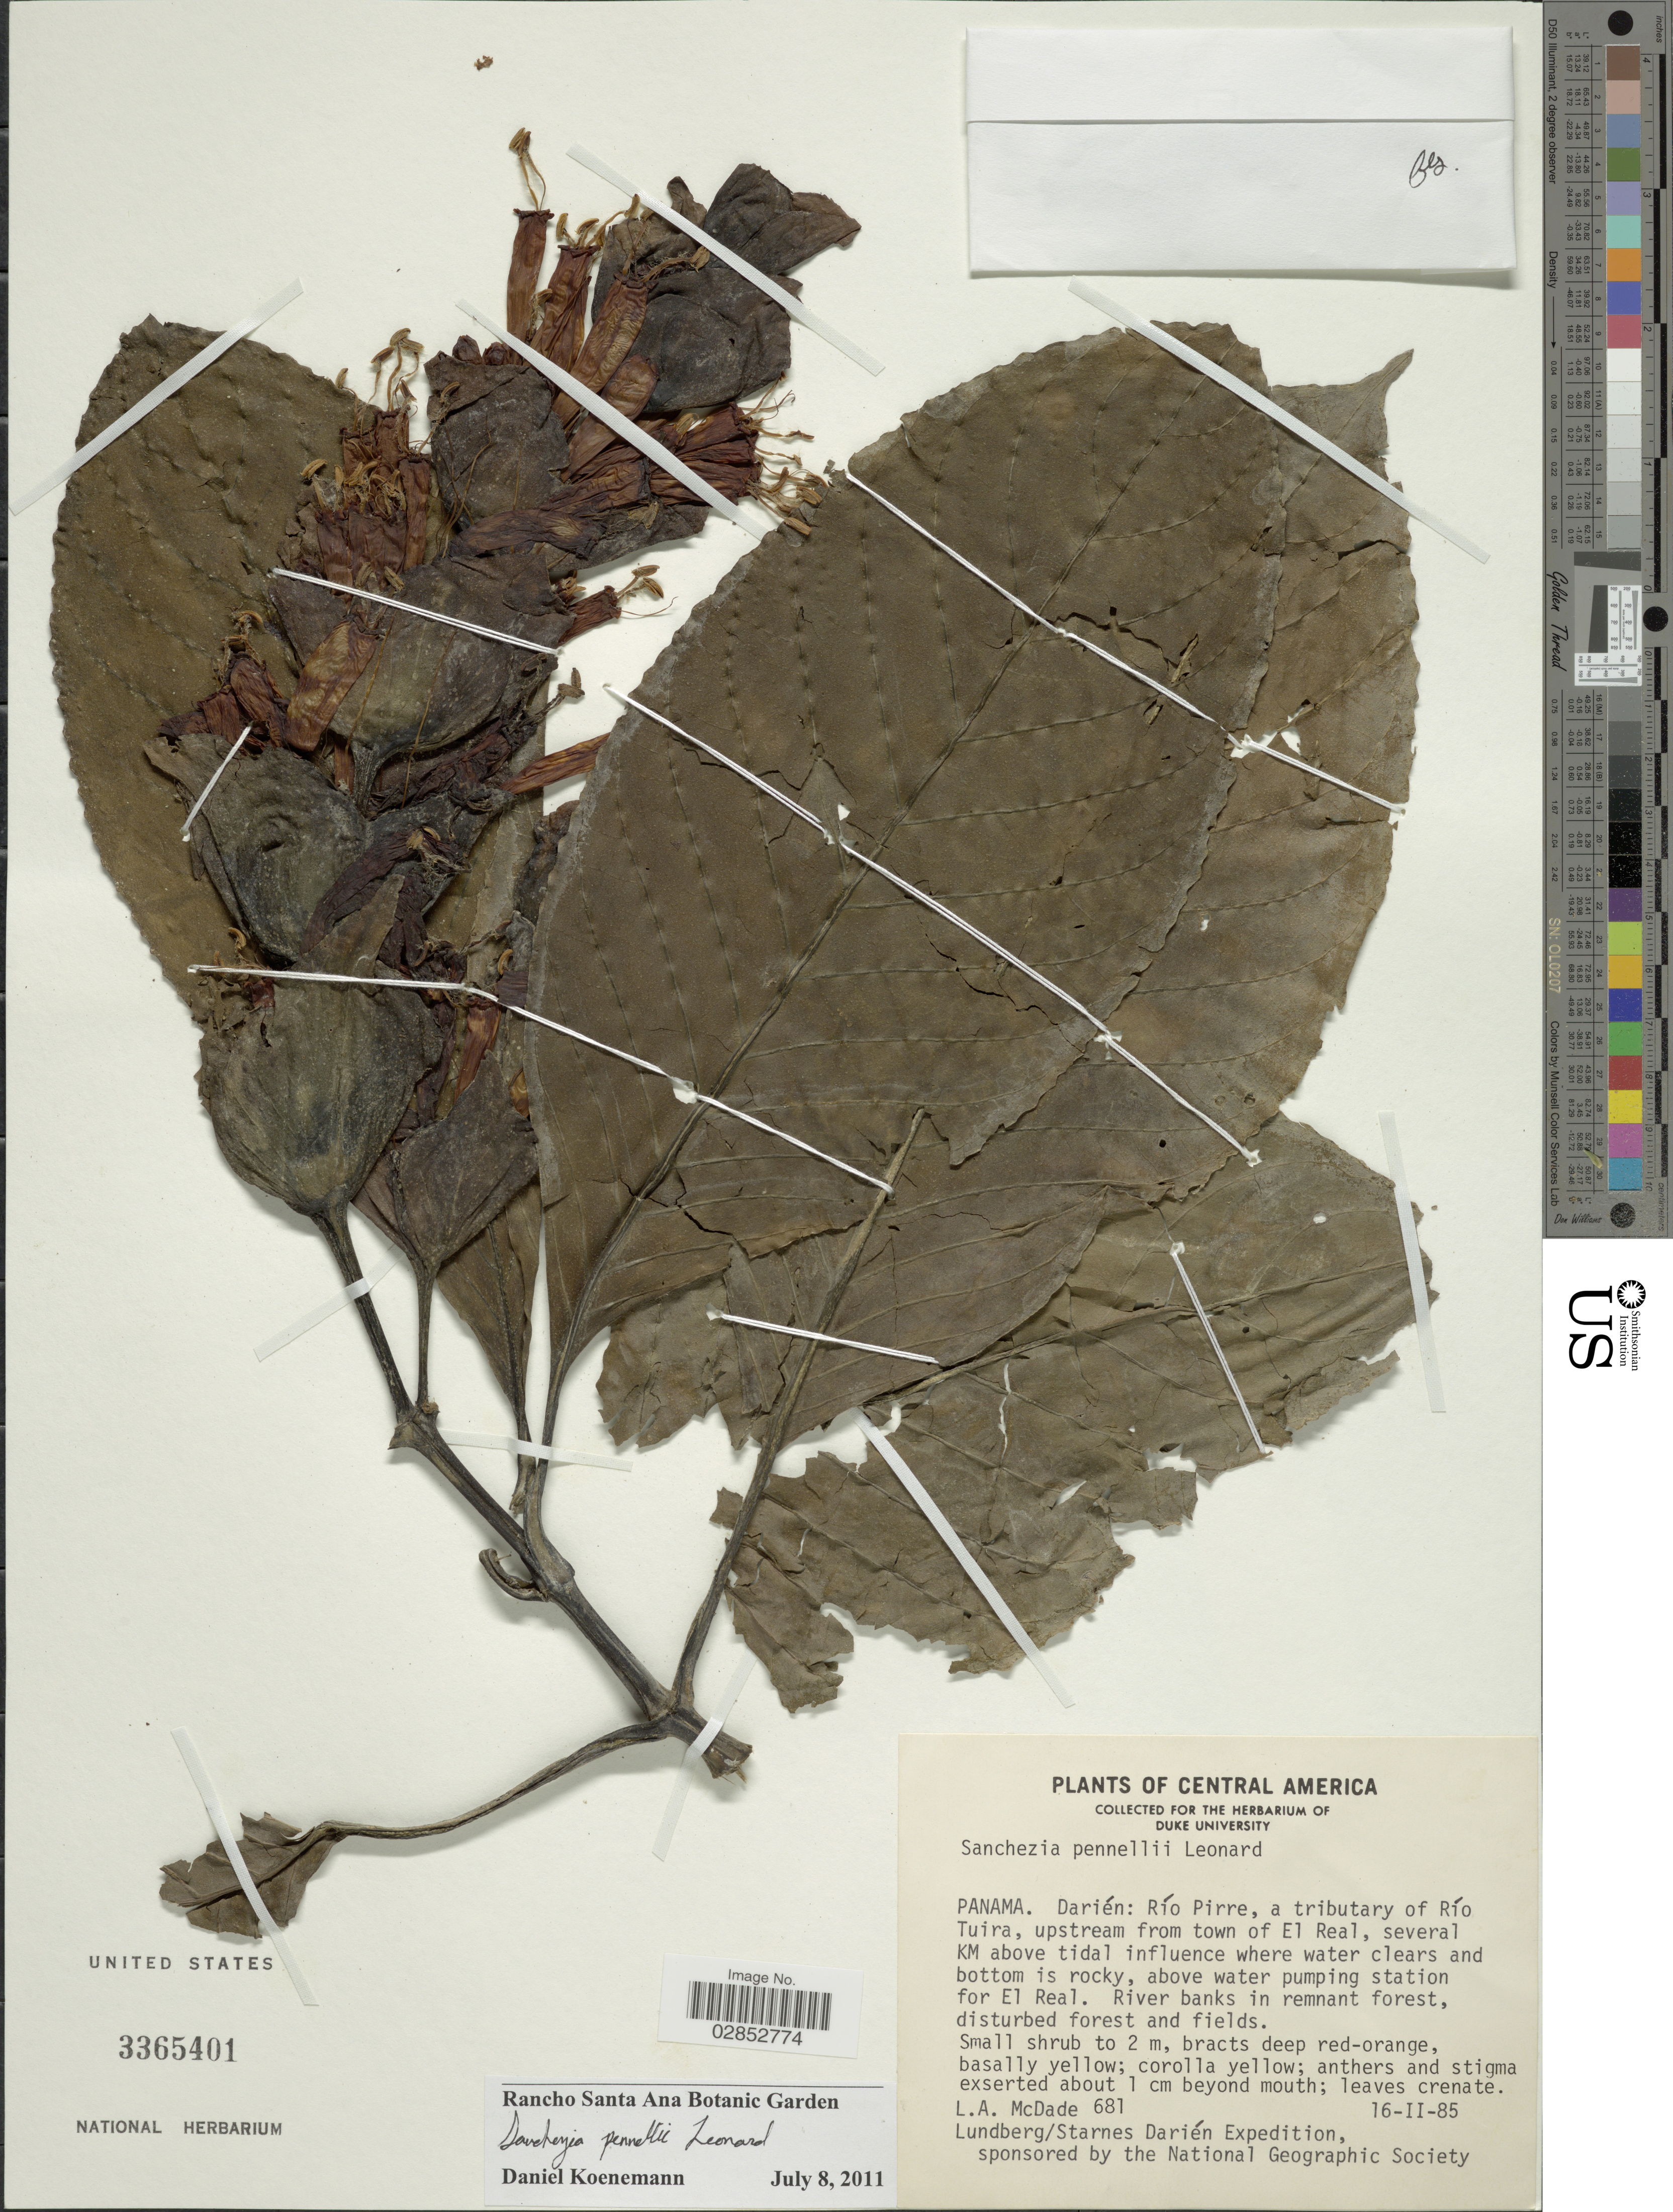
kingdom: Plantae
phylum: Tracheophyta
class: Magnoliopsida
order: Lamiales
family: Acanthaceae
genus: Sanchezia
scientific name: Sanchezia macrocnemis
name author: (Nees) Wassh.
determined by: Azevedo, Igor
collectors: L. McDade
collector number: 681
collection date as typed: Transcribed d/m/y: 16/2/85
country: Panama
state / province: Darién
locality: Río Pirre, a tributary of Río Tuira, upstream from town of El Real, several Km above tidal influence where water clears and bottom is rocky, above water pumping station for El Real.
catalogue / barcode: US 3365401